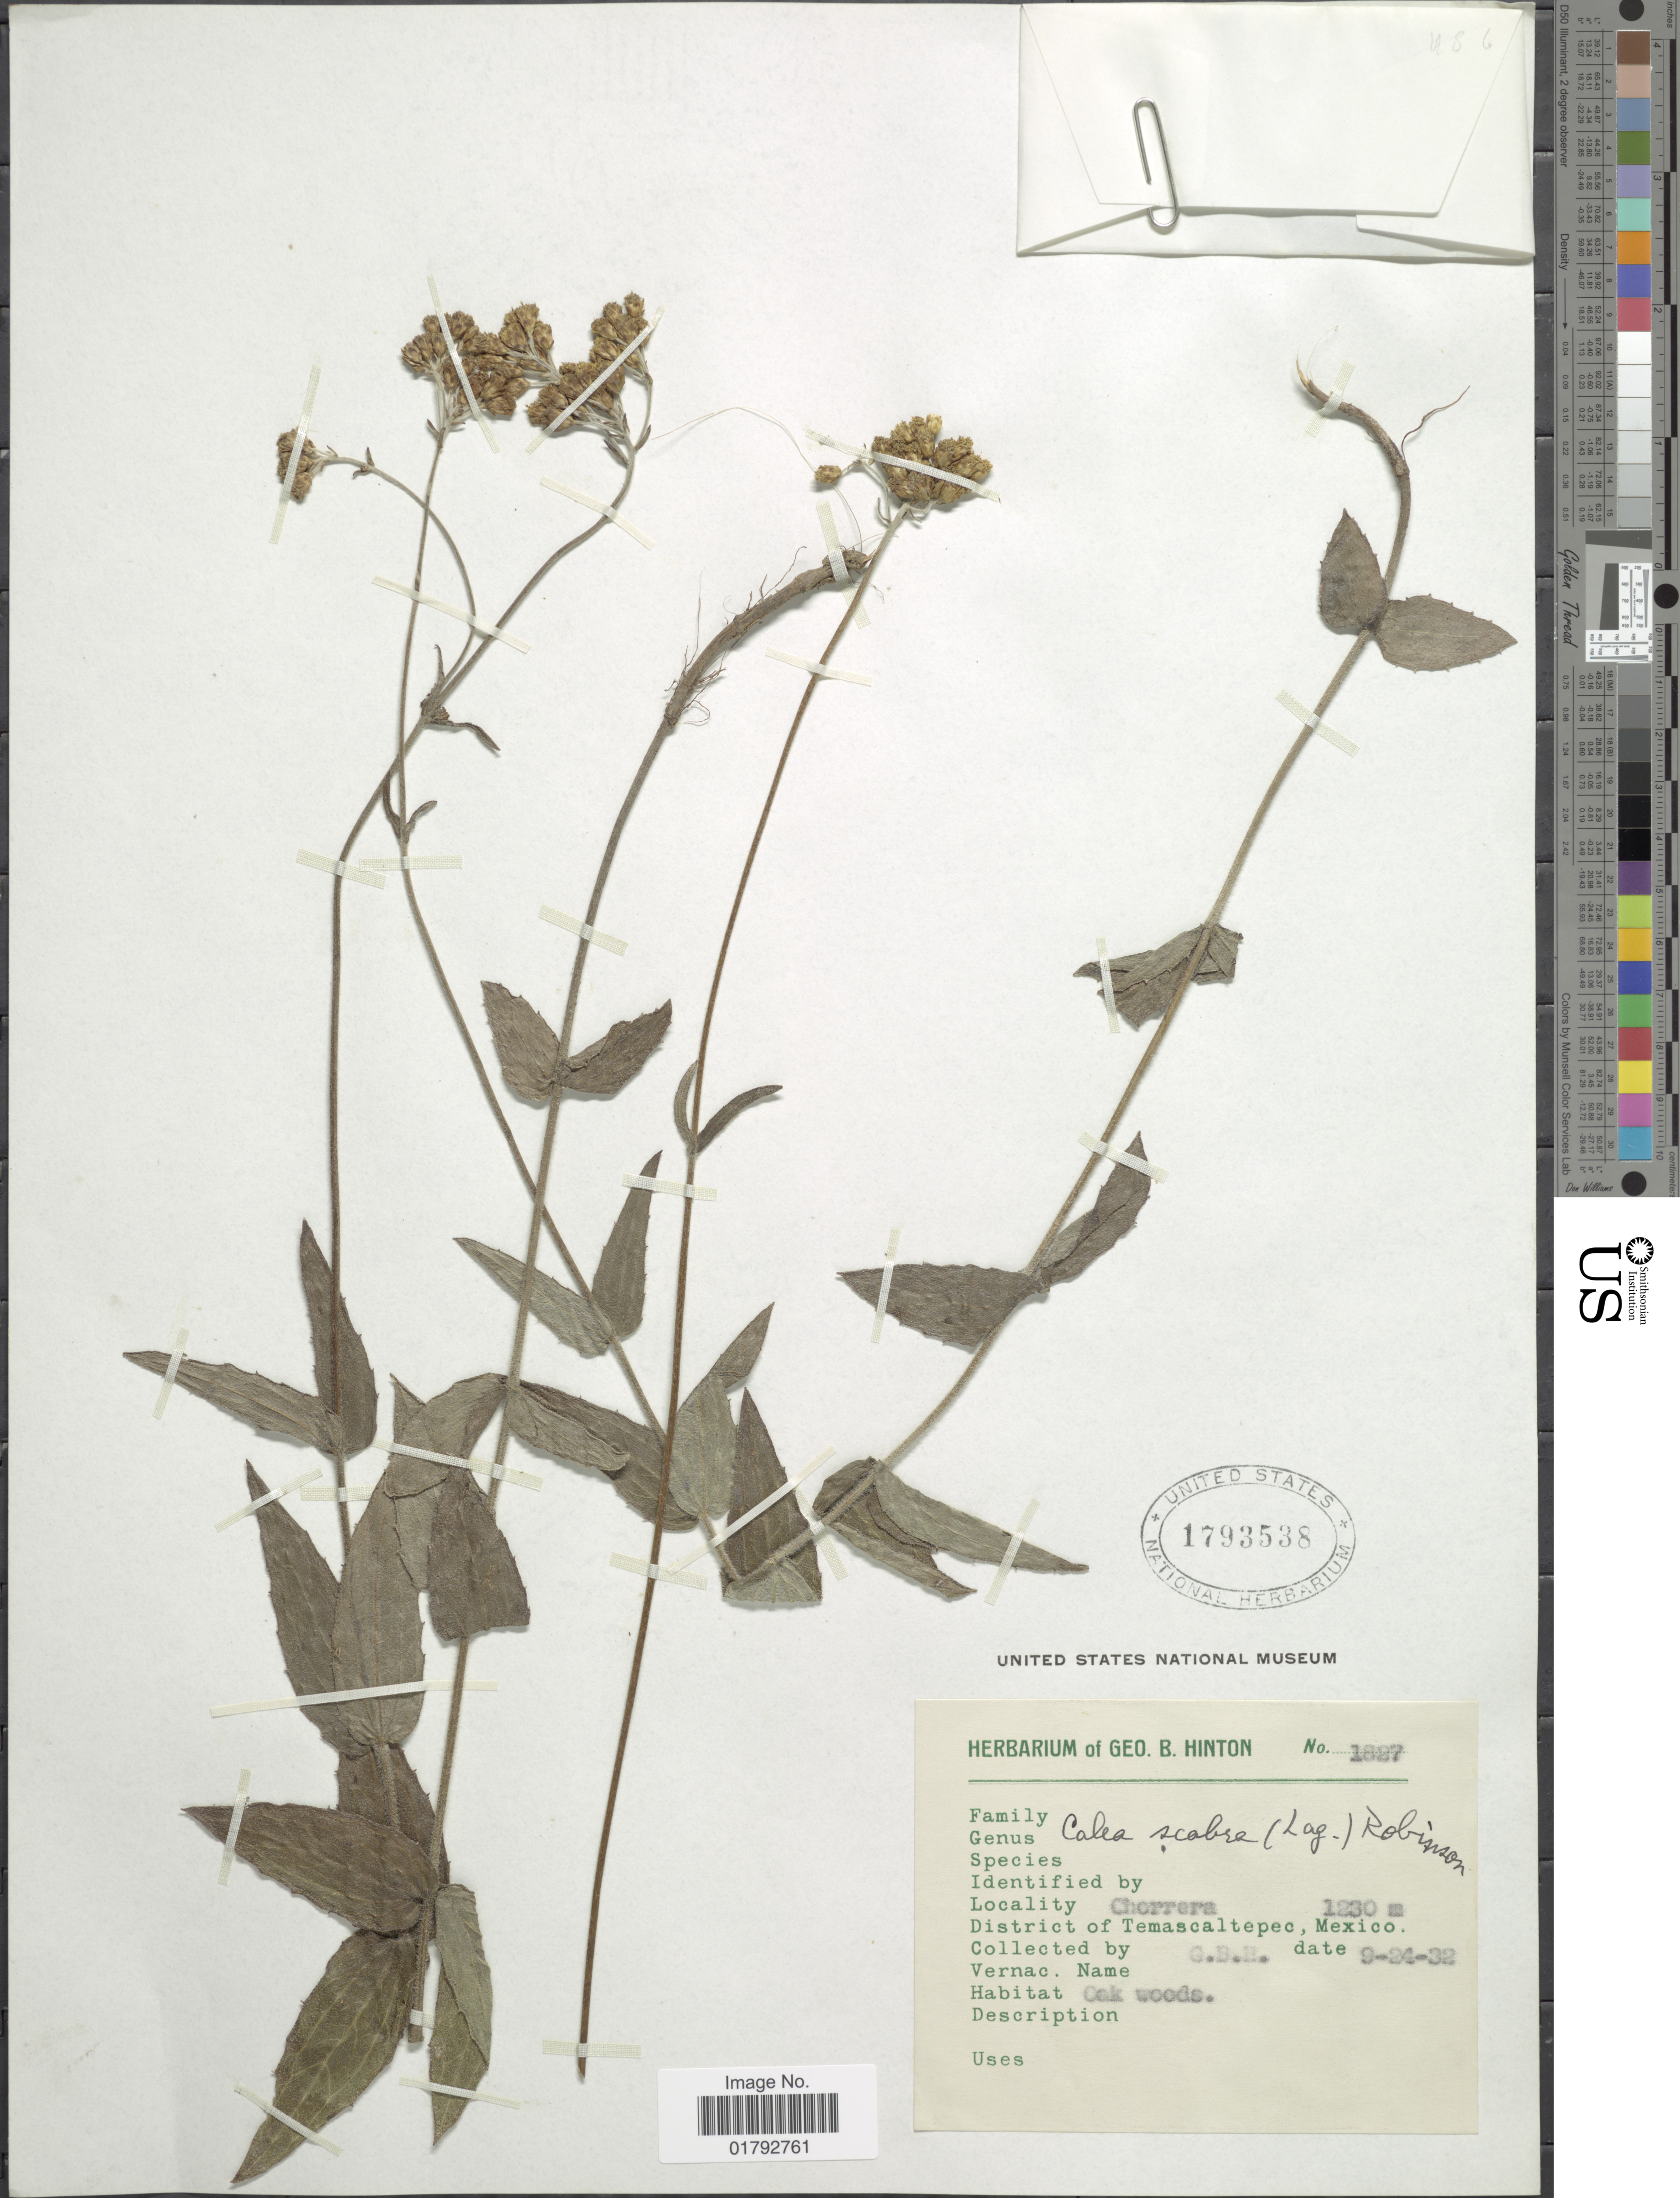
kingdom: Plantae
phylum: Tracheophyta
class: Magnoliopsida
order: Asterales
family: Asteraceae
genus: Alloispermum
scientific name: Alloispermum scabrum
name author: (Lag.) H. Rob.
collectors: G. B. Hinton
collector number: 1827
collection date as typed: Transcribed d/m/y: 24/9/32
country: Mexico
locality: Cherrera, Temascaltepec, Mexico.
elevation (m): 1230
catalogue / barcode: US 1793538